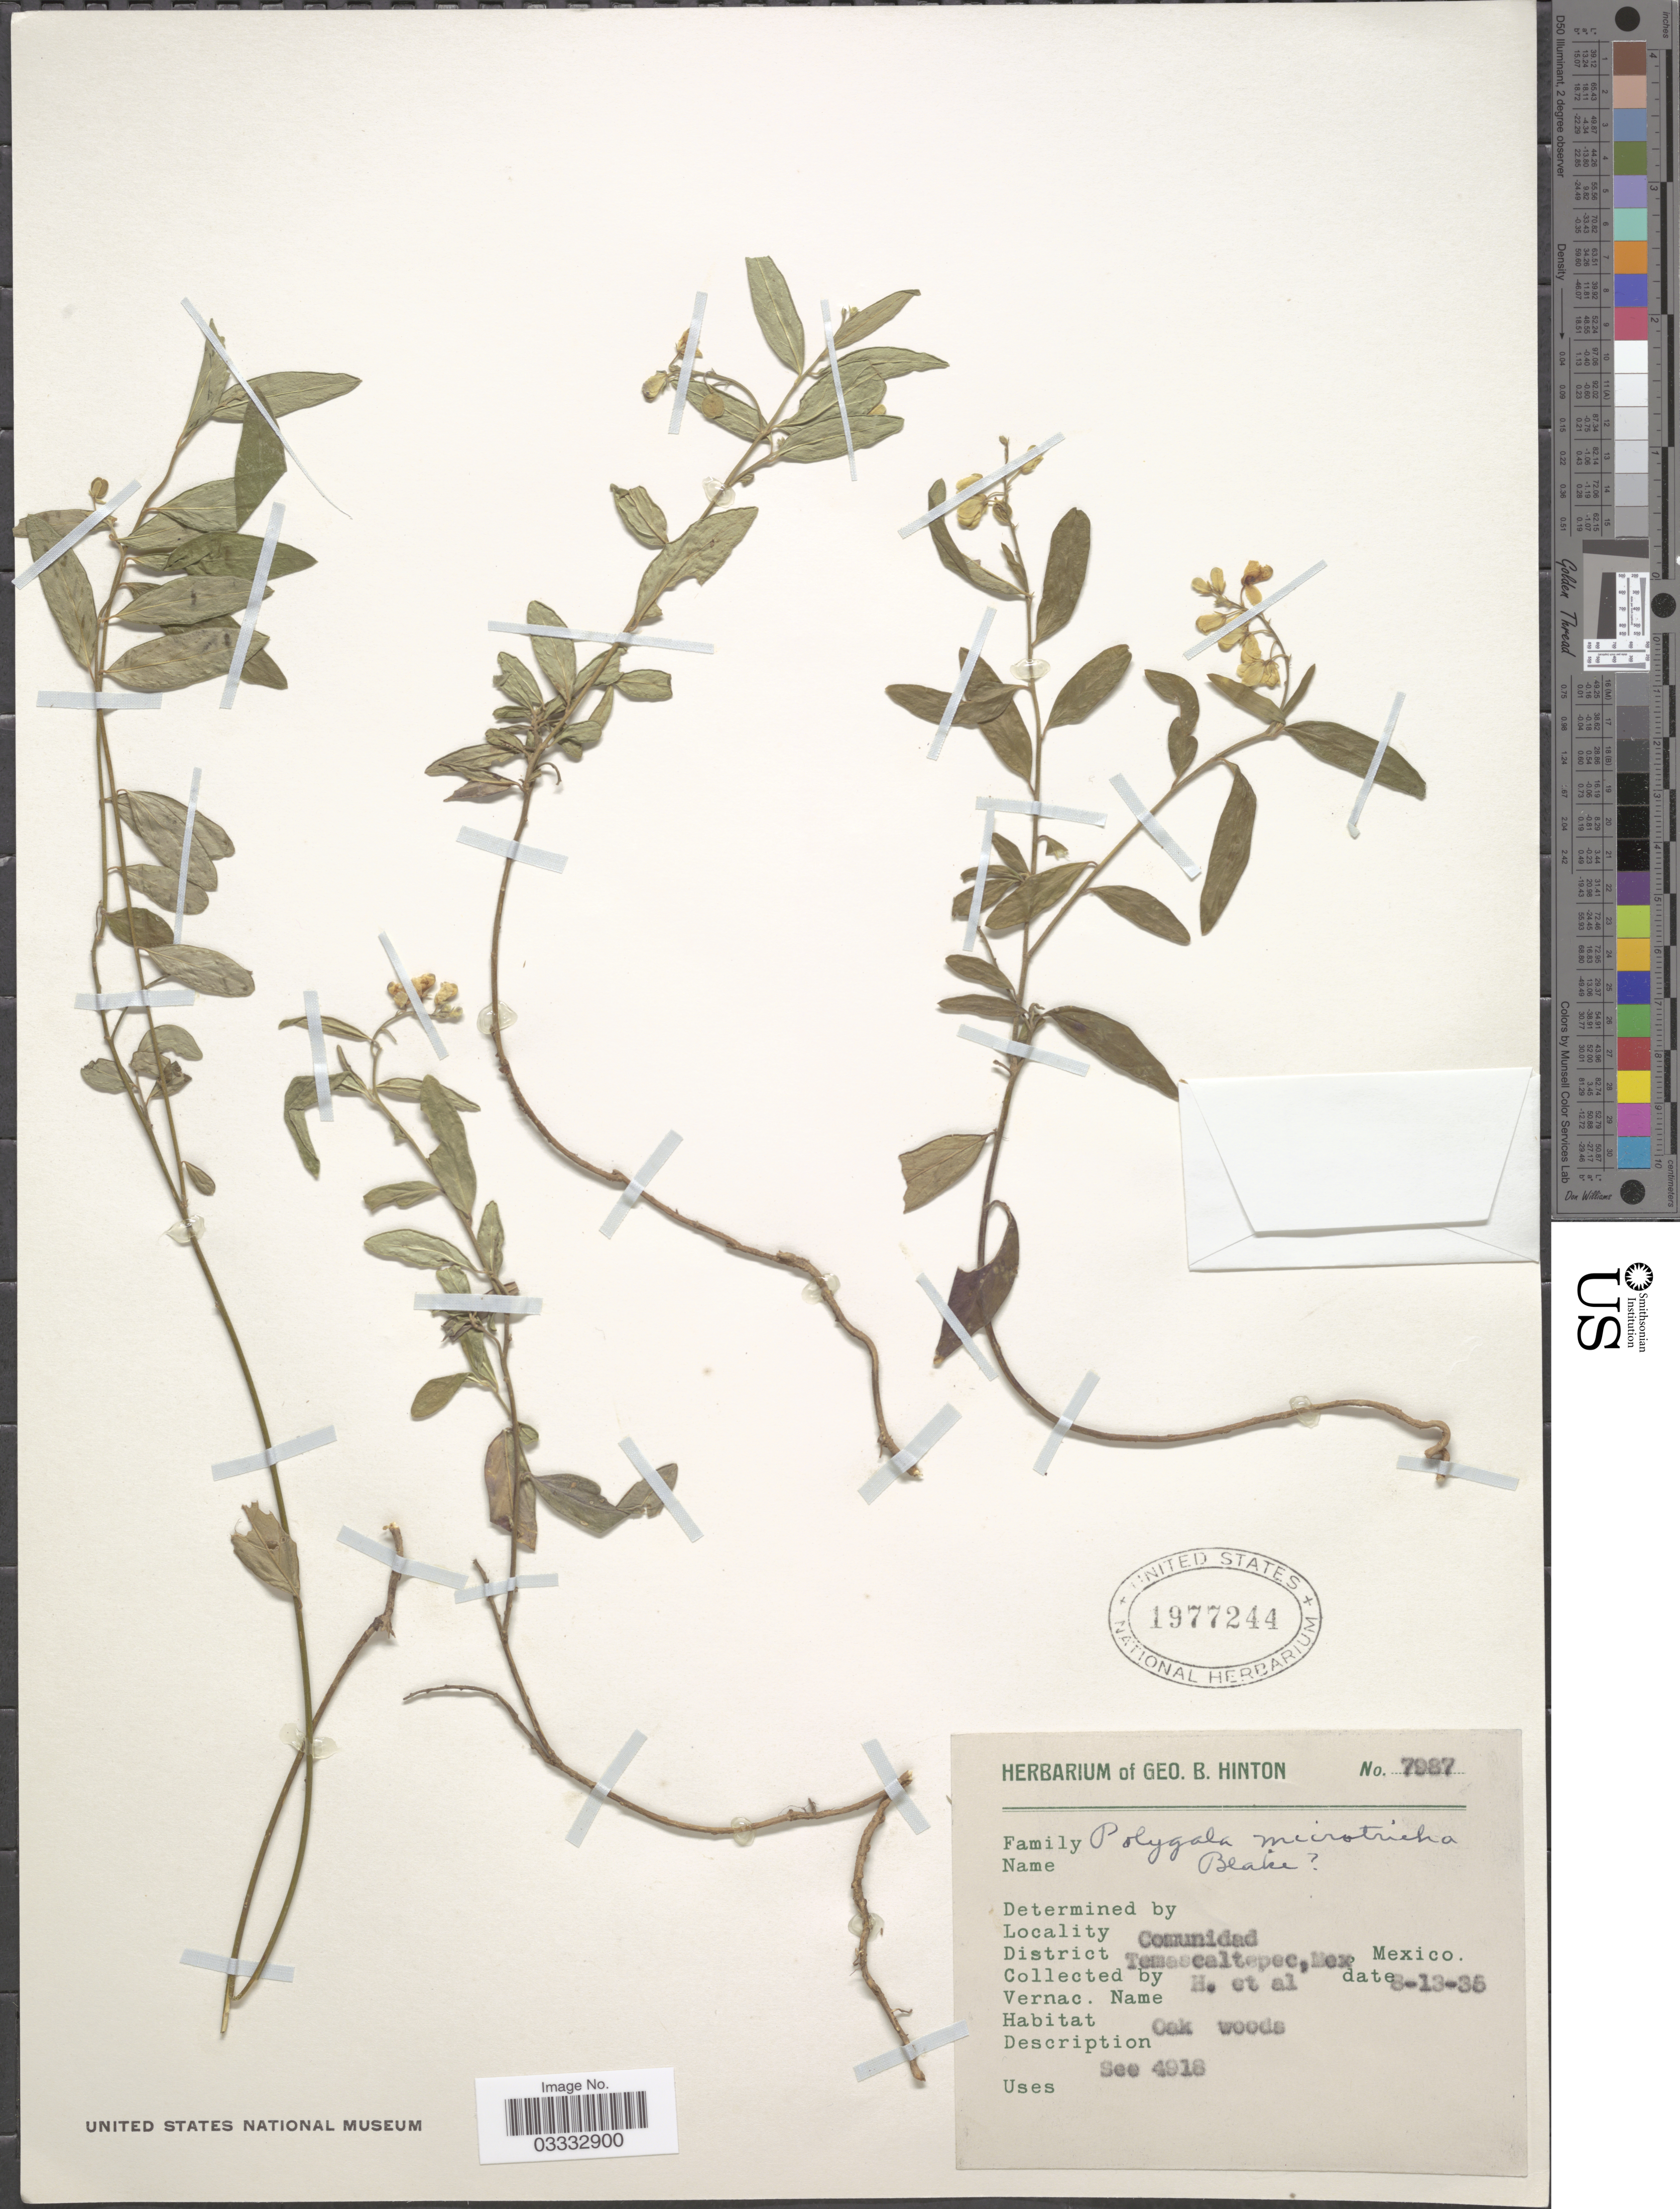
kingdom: Plantae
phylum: Tracheophyta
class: Magnoliopsida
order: Fabales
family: Polygalaceae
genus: Polygala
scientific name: Polygala microtricha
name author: S.F. Blake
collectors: G. B. Hinton & et al.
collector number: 7987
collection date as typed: Transcribed d/m/y: 13/8/35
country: Mexico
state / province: México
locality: Comunidad. District Temascaltepec.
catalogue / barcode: US 1977244